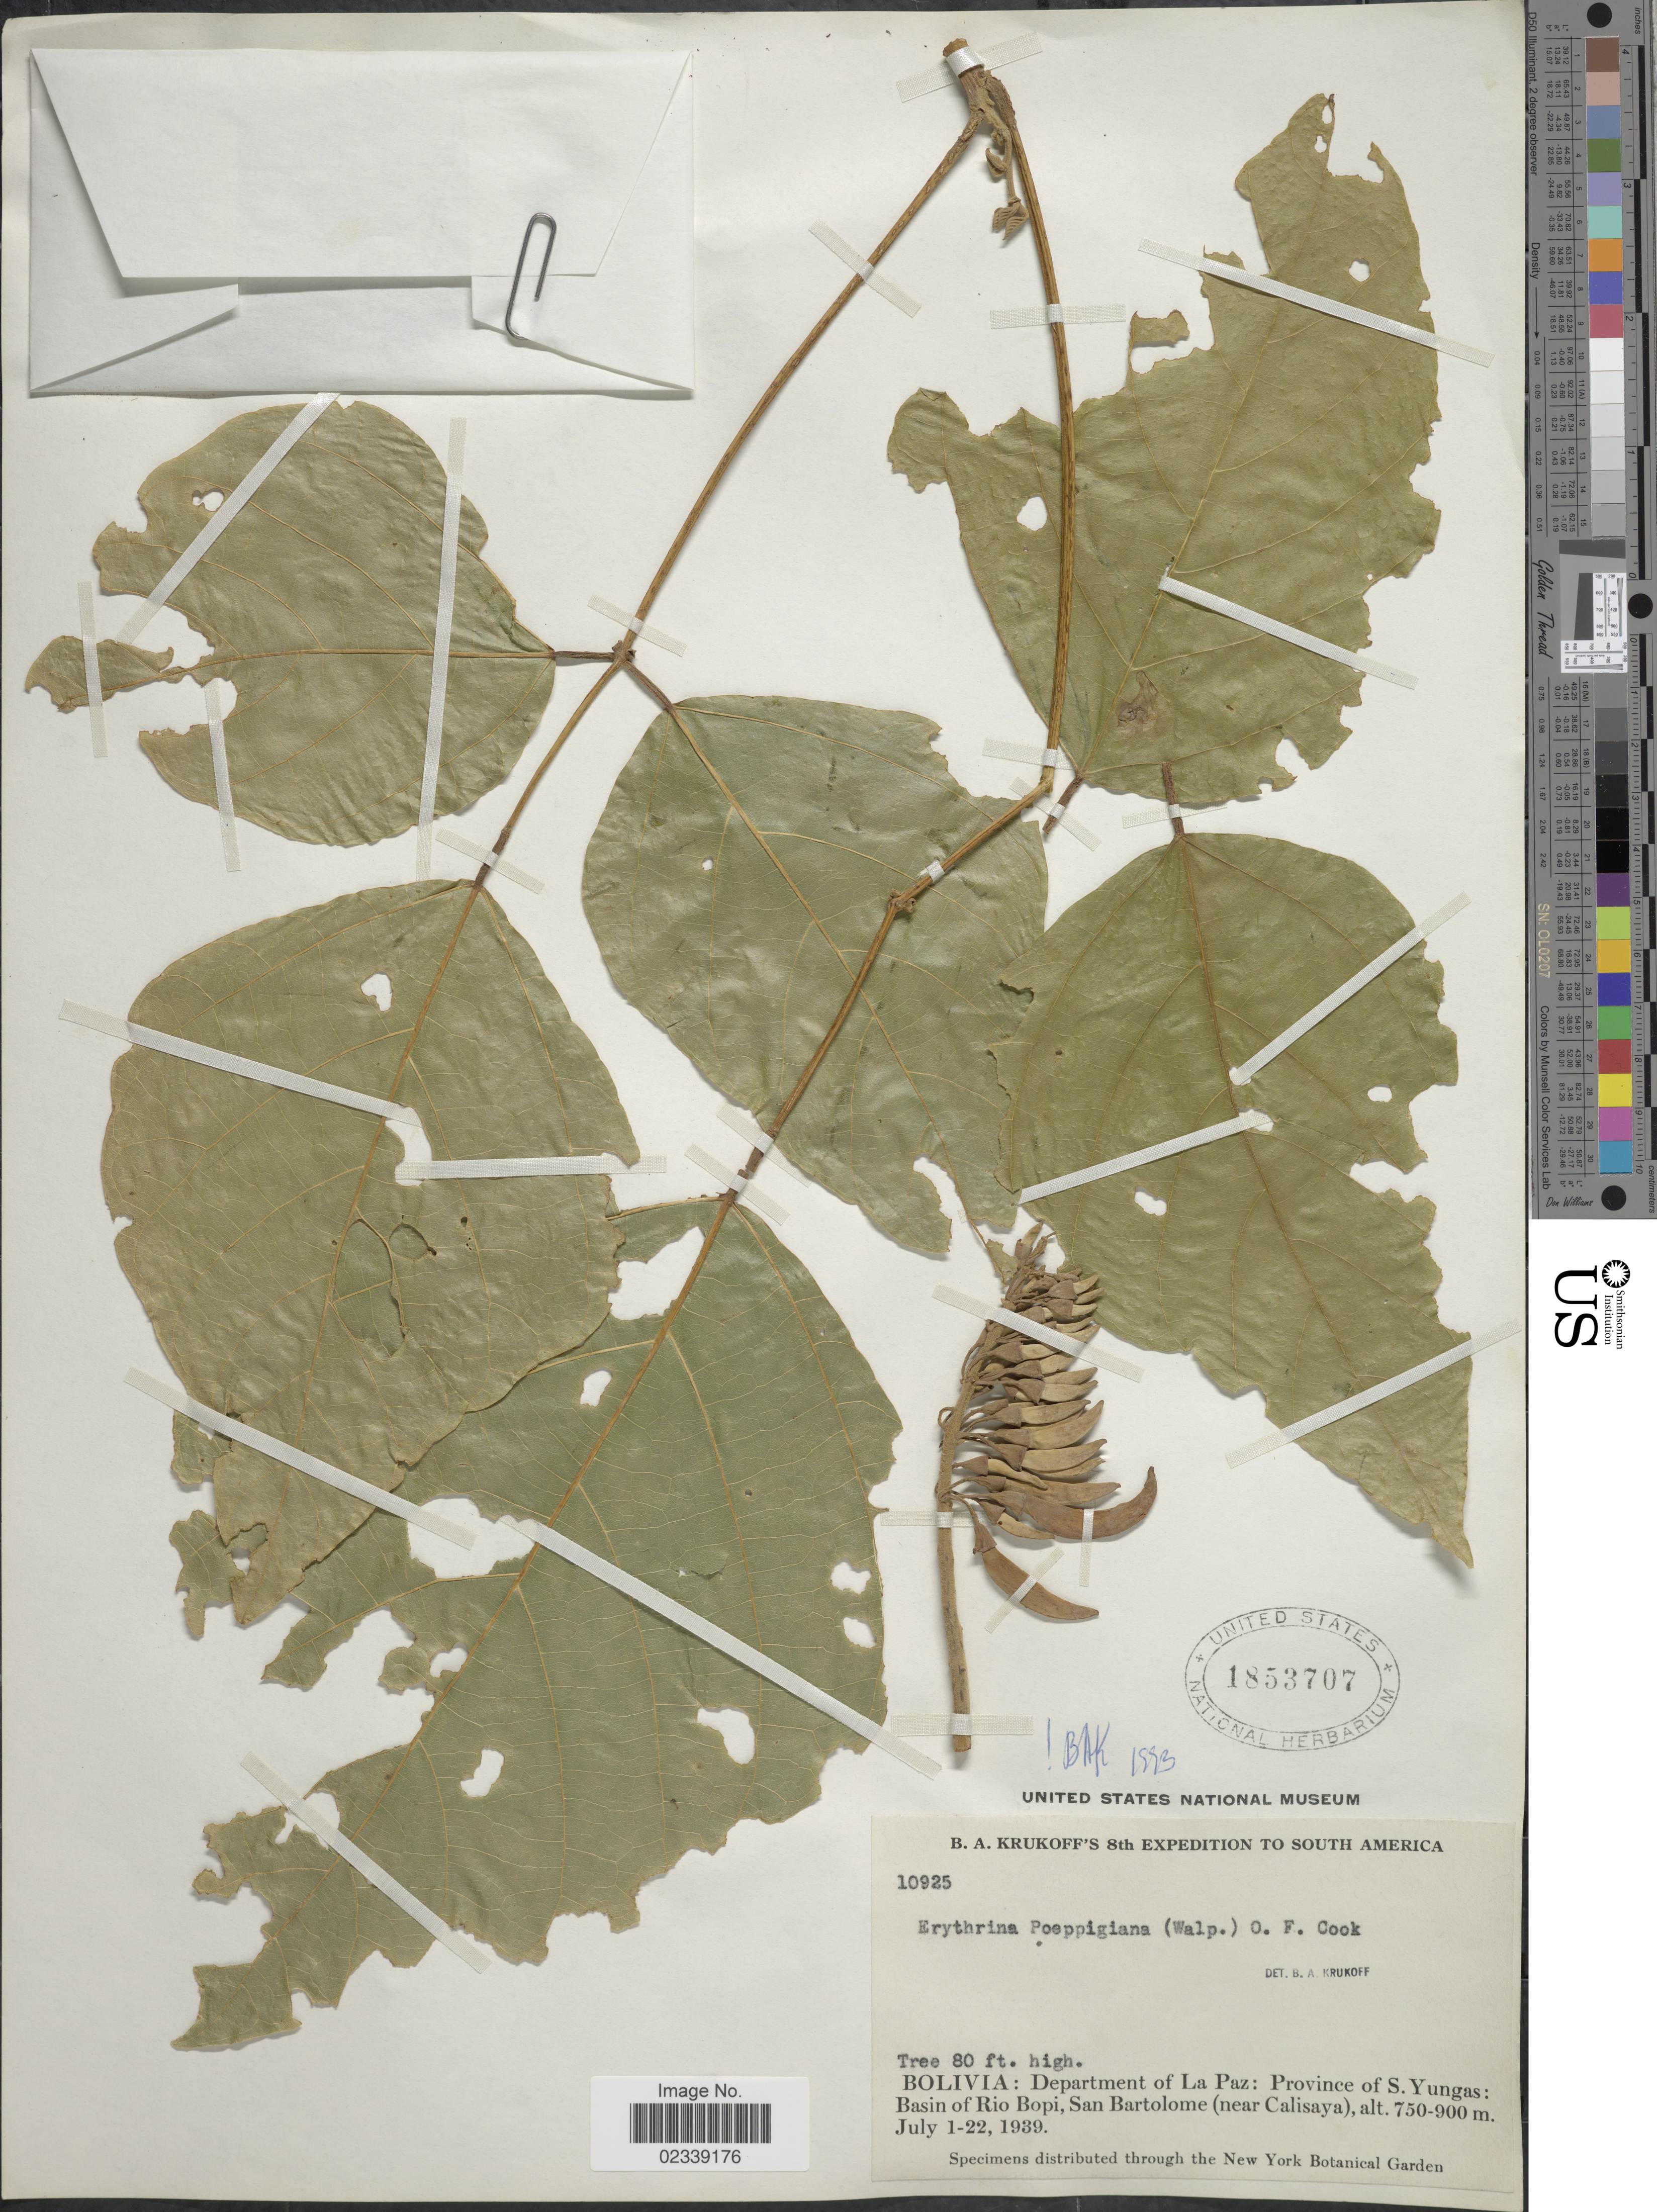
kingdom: Plantae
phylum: Tracheophyta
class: Magnoliopsida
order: Fabales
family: Fabaceae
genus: Erythrina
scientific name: Erythrina poeppigiana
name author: (Walp.) O.F. Cook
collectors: B. A. Krukoff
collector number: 10925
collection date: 1939-07-01/1939-07-22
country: Bolivia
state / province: La Paz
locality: Province of S. Yungas, basin of Rop Bopi, San Bartomolome (near Calisaya)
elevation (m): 750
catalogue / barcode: US 1853707